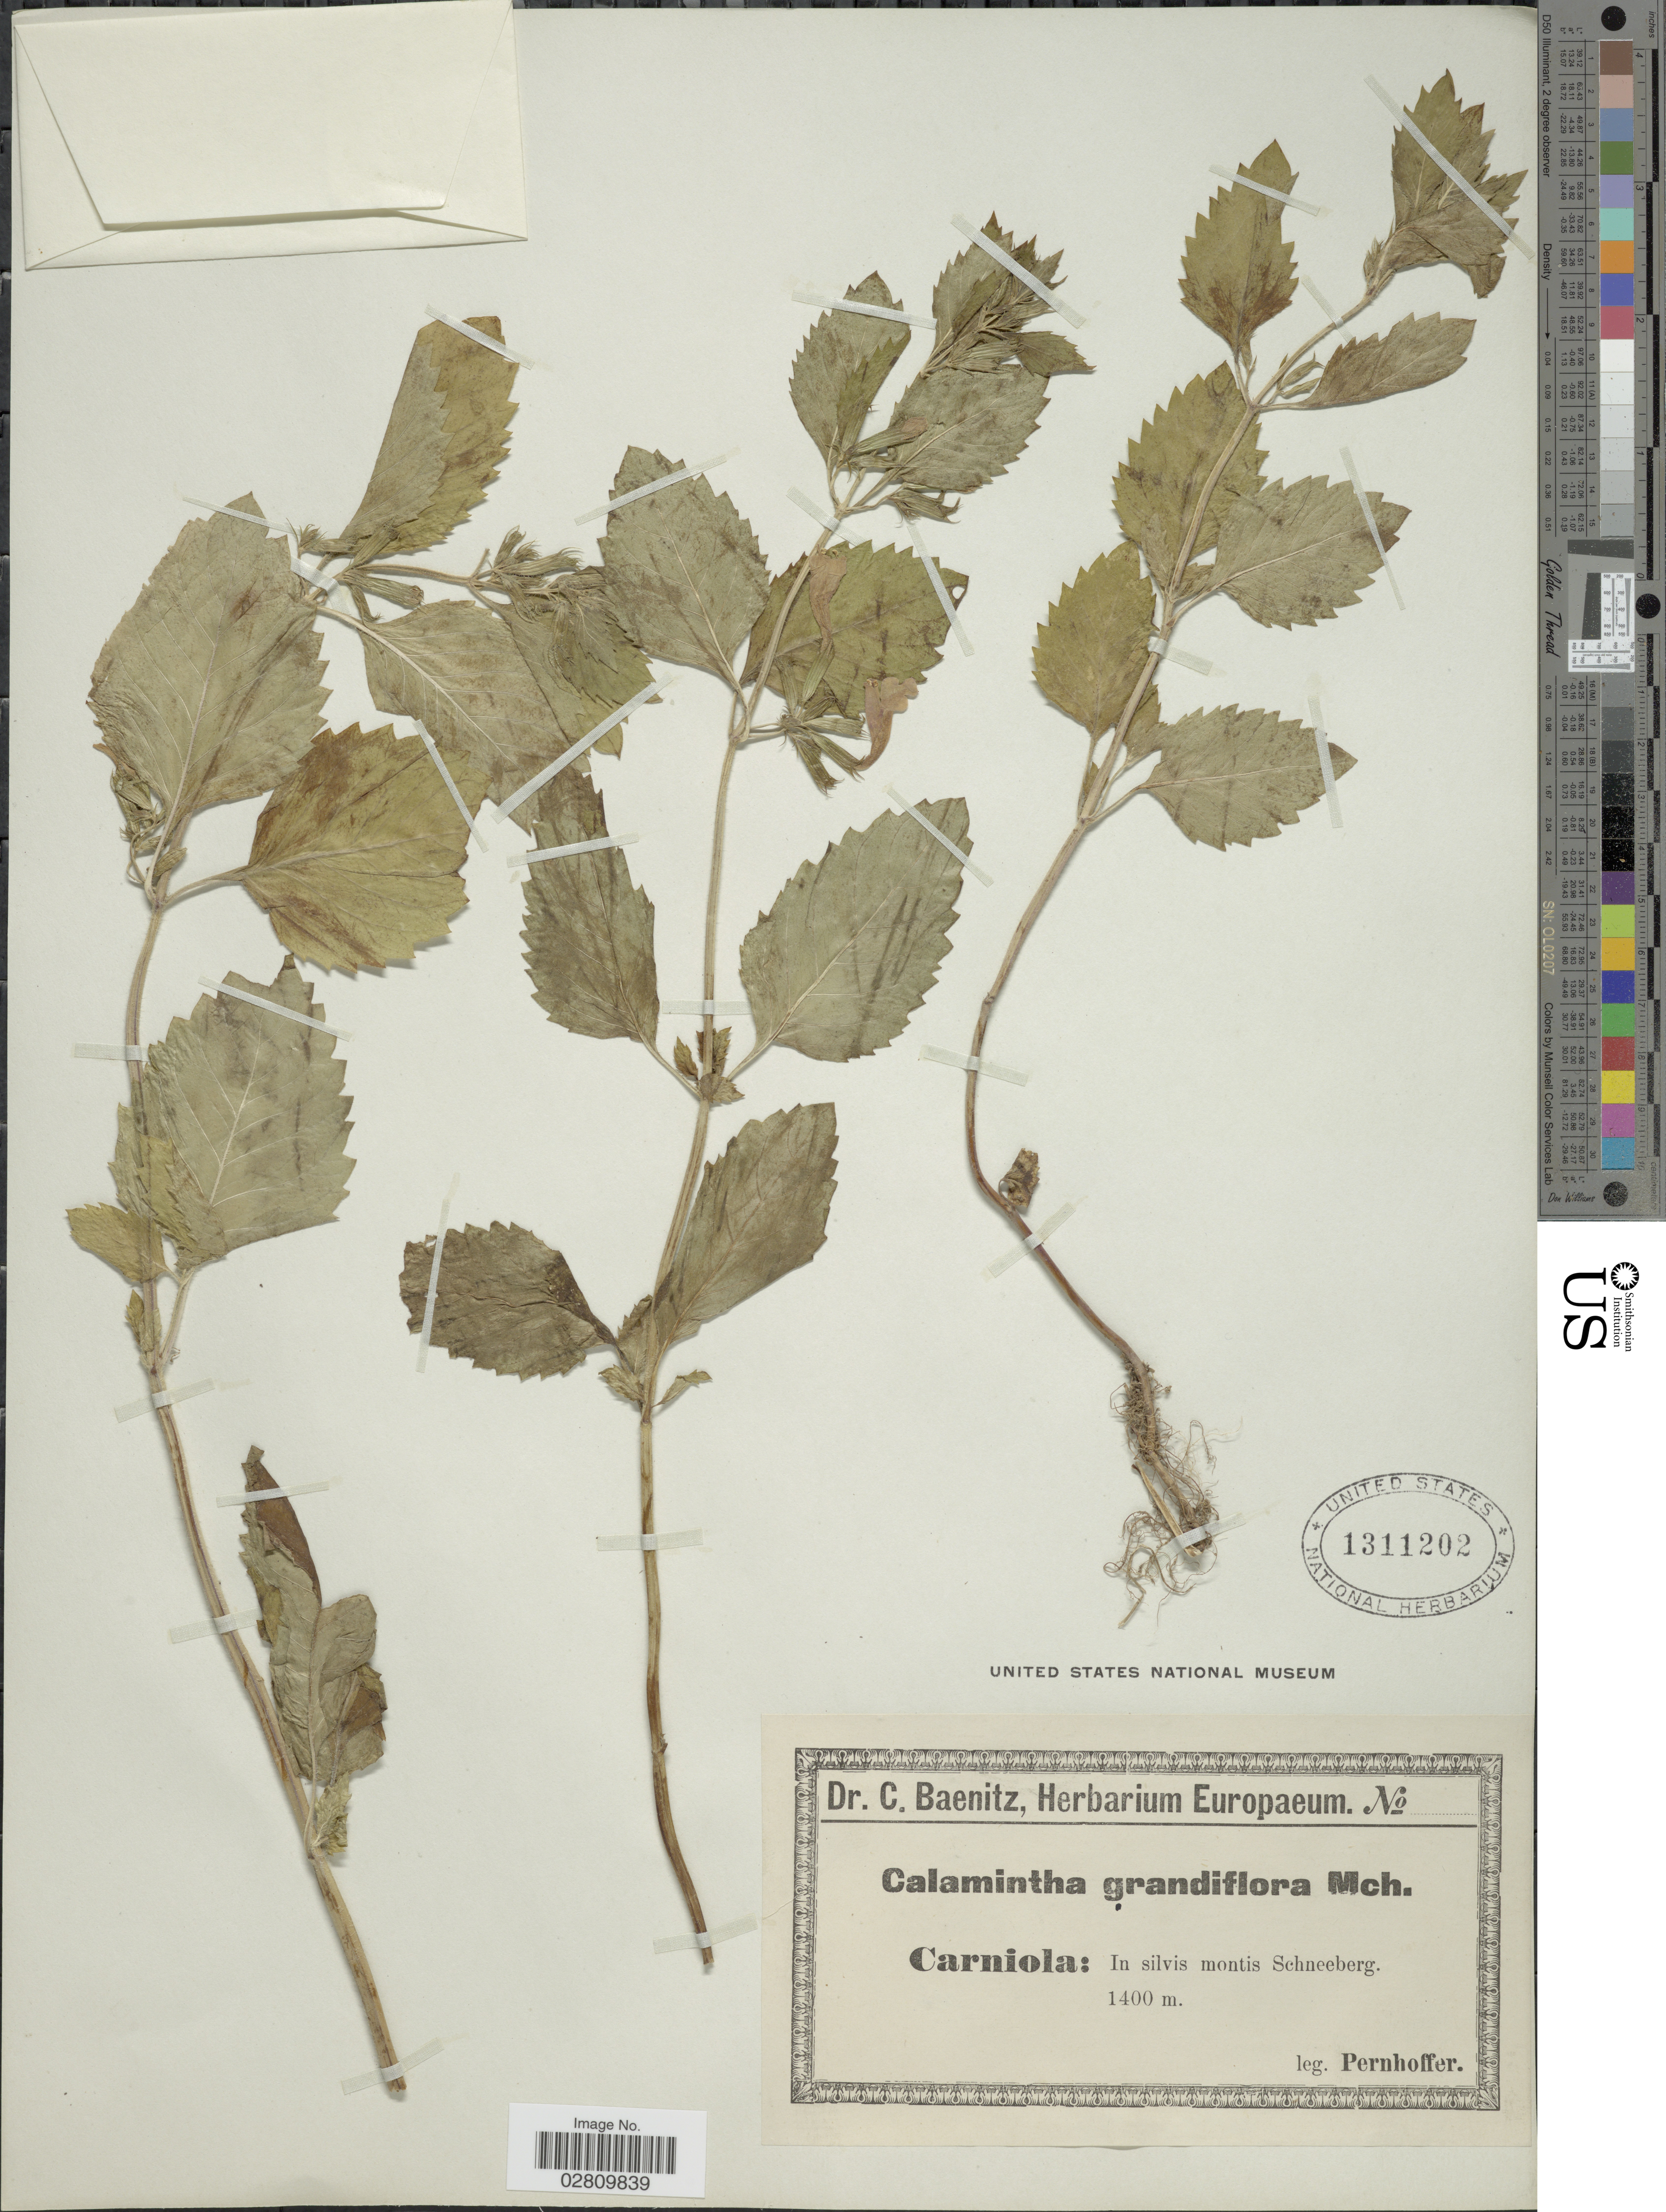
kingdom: Plantae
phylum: Tracheophyta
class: Magnoliopsida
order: Lamiales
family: Lamiaceae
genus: Calamintha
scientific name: Calamintha grandiflora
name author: (L.) Moench.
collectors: Pernhoffer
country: Austria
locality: Carniola: In silvis montis Schneeberg.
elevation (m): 1400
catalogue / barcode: US 1311202